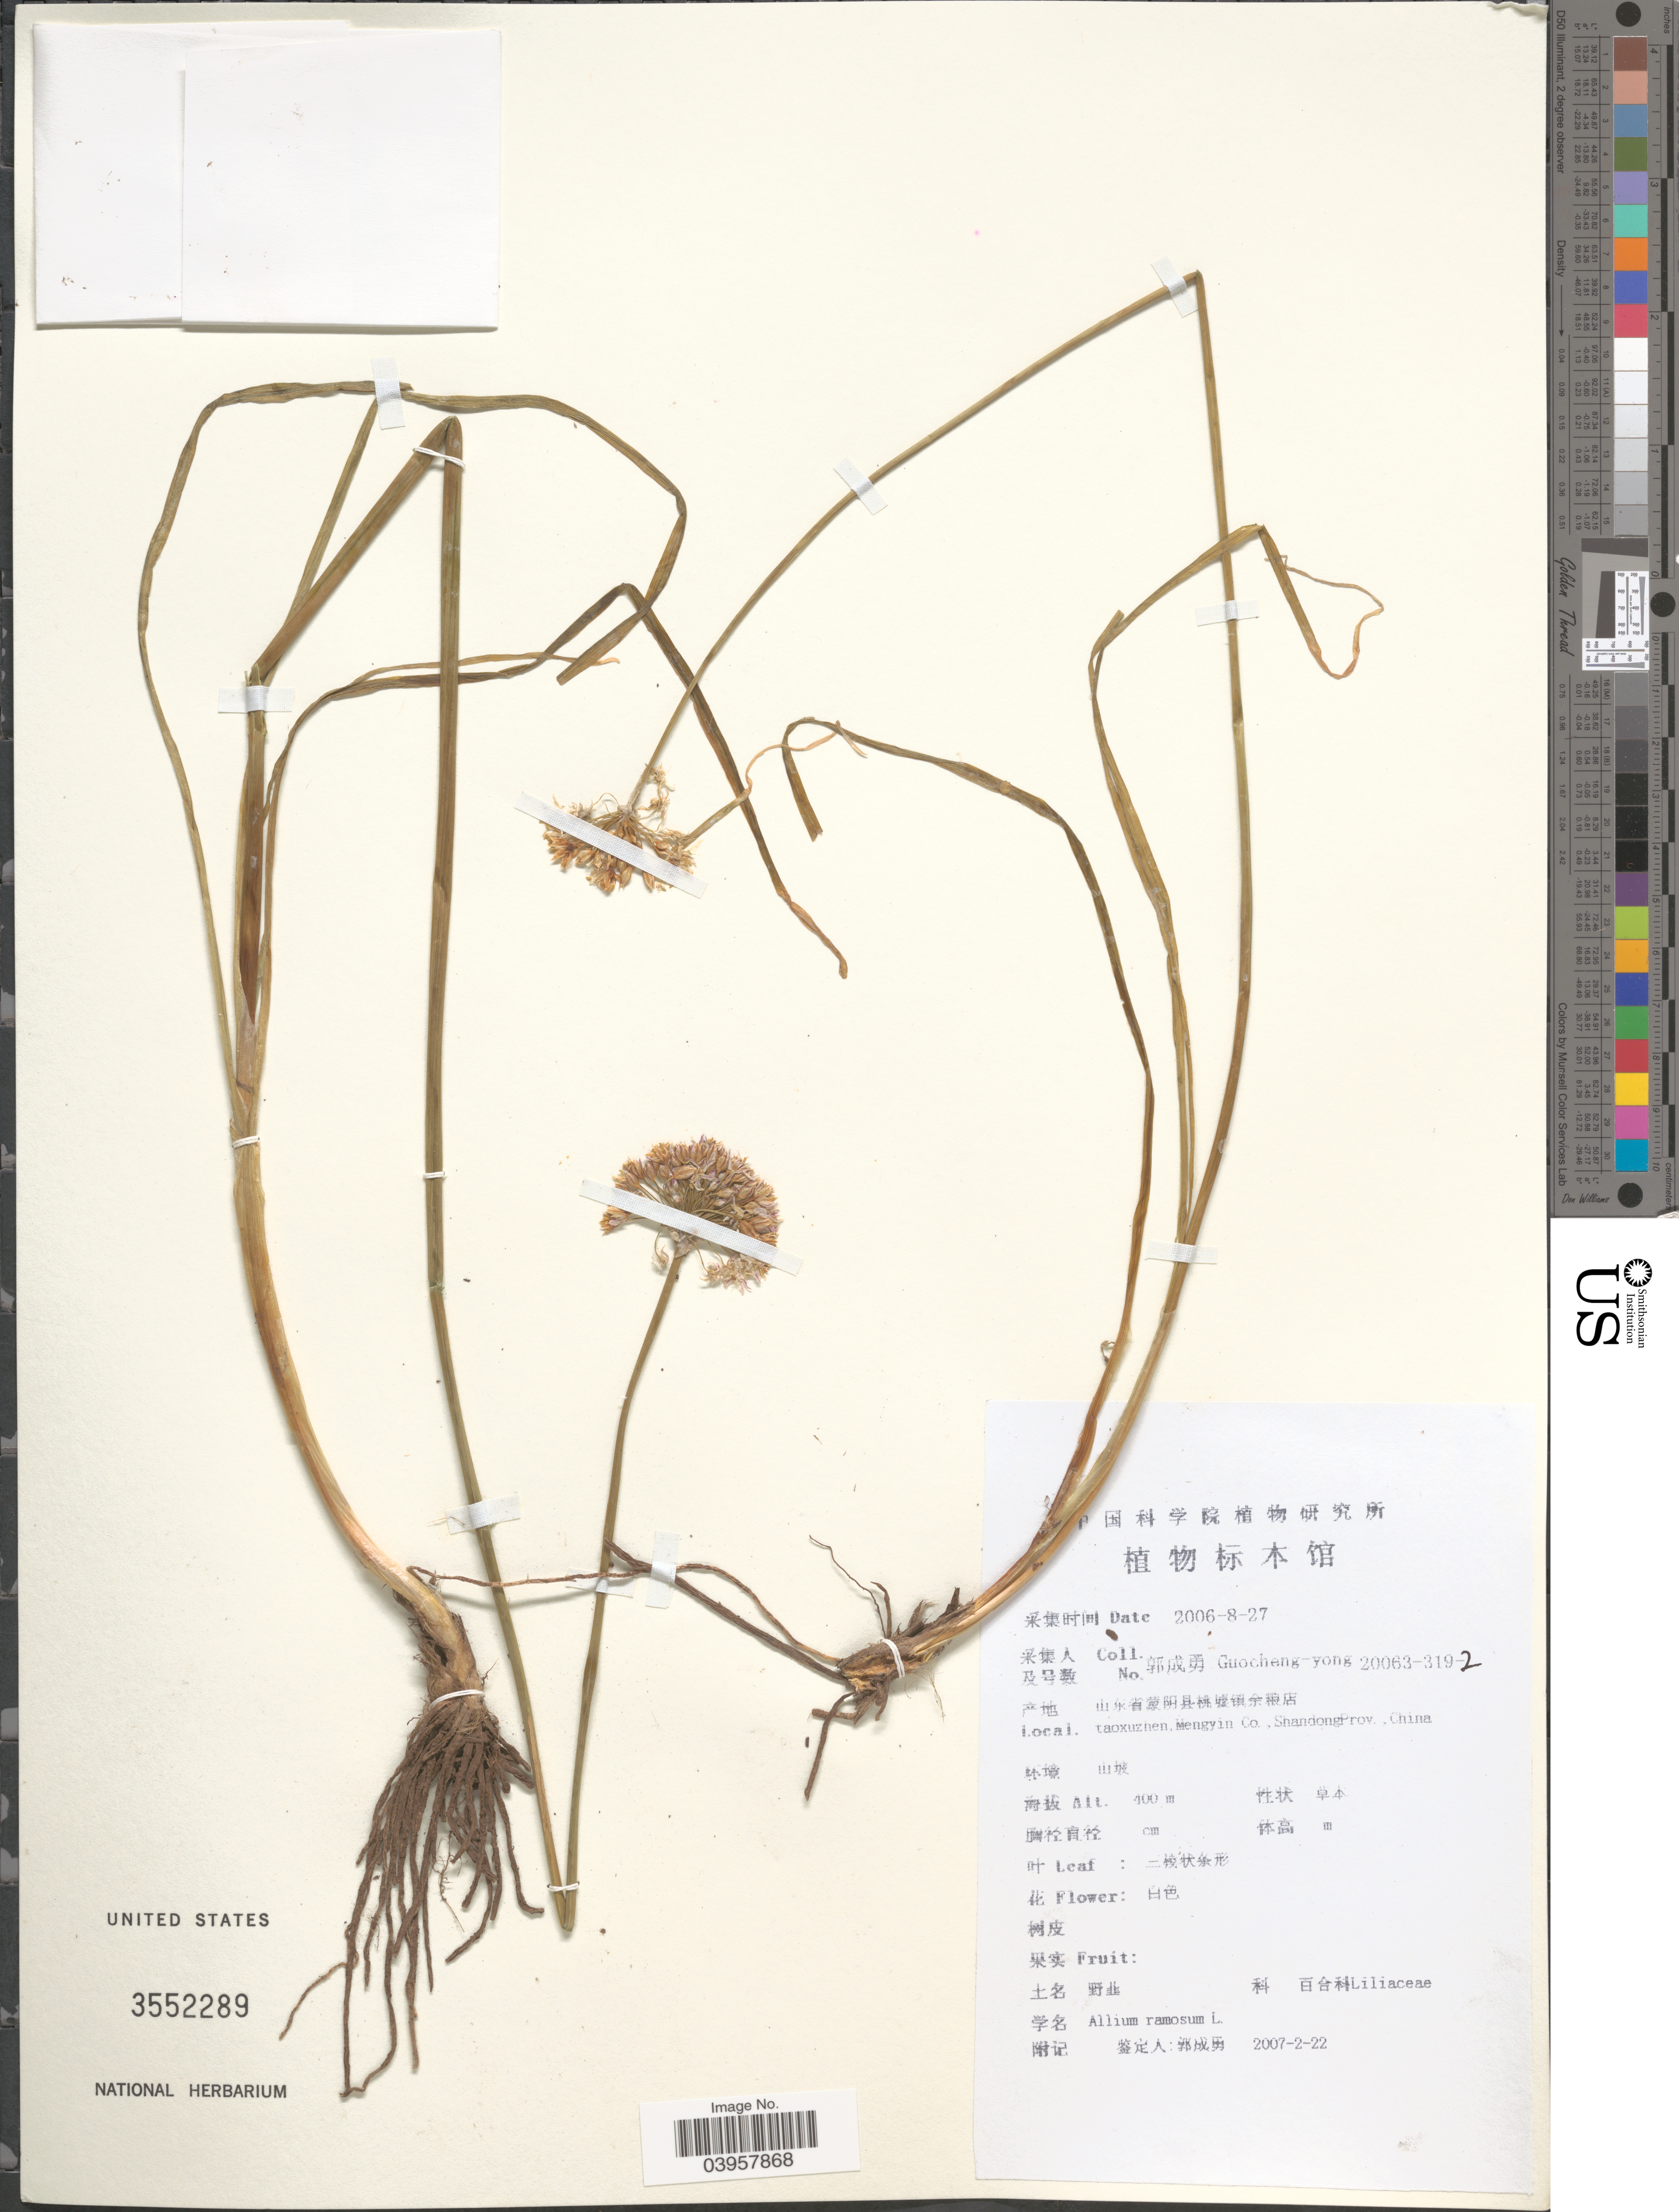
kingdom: Plantae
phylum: Tracheophyta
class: Liliopsida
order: Asparagales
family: Amaryllidaceae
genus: Allium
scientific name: Allium ramosum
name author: L.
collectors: Guo cheng-yong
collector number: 20063-319-2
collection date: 2006-08-27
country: China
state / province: Shandong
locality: Taoxuzhen, Mengyin Co.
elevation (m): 400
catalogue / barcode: US 3552289